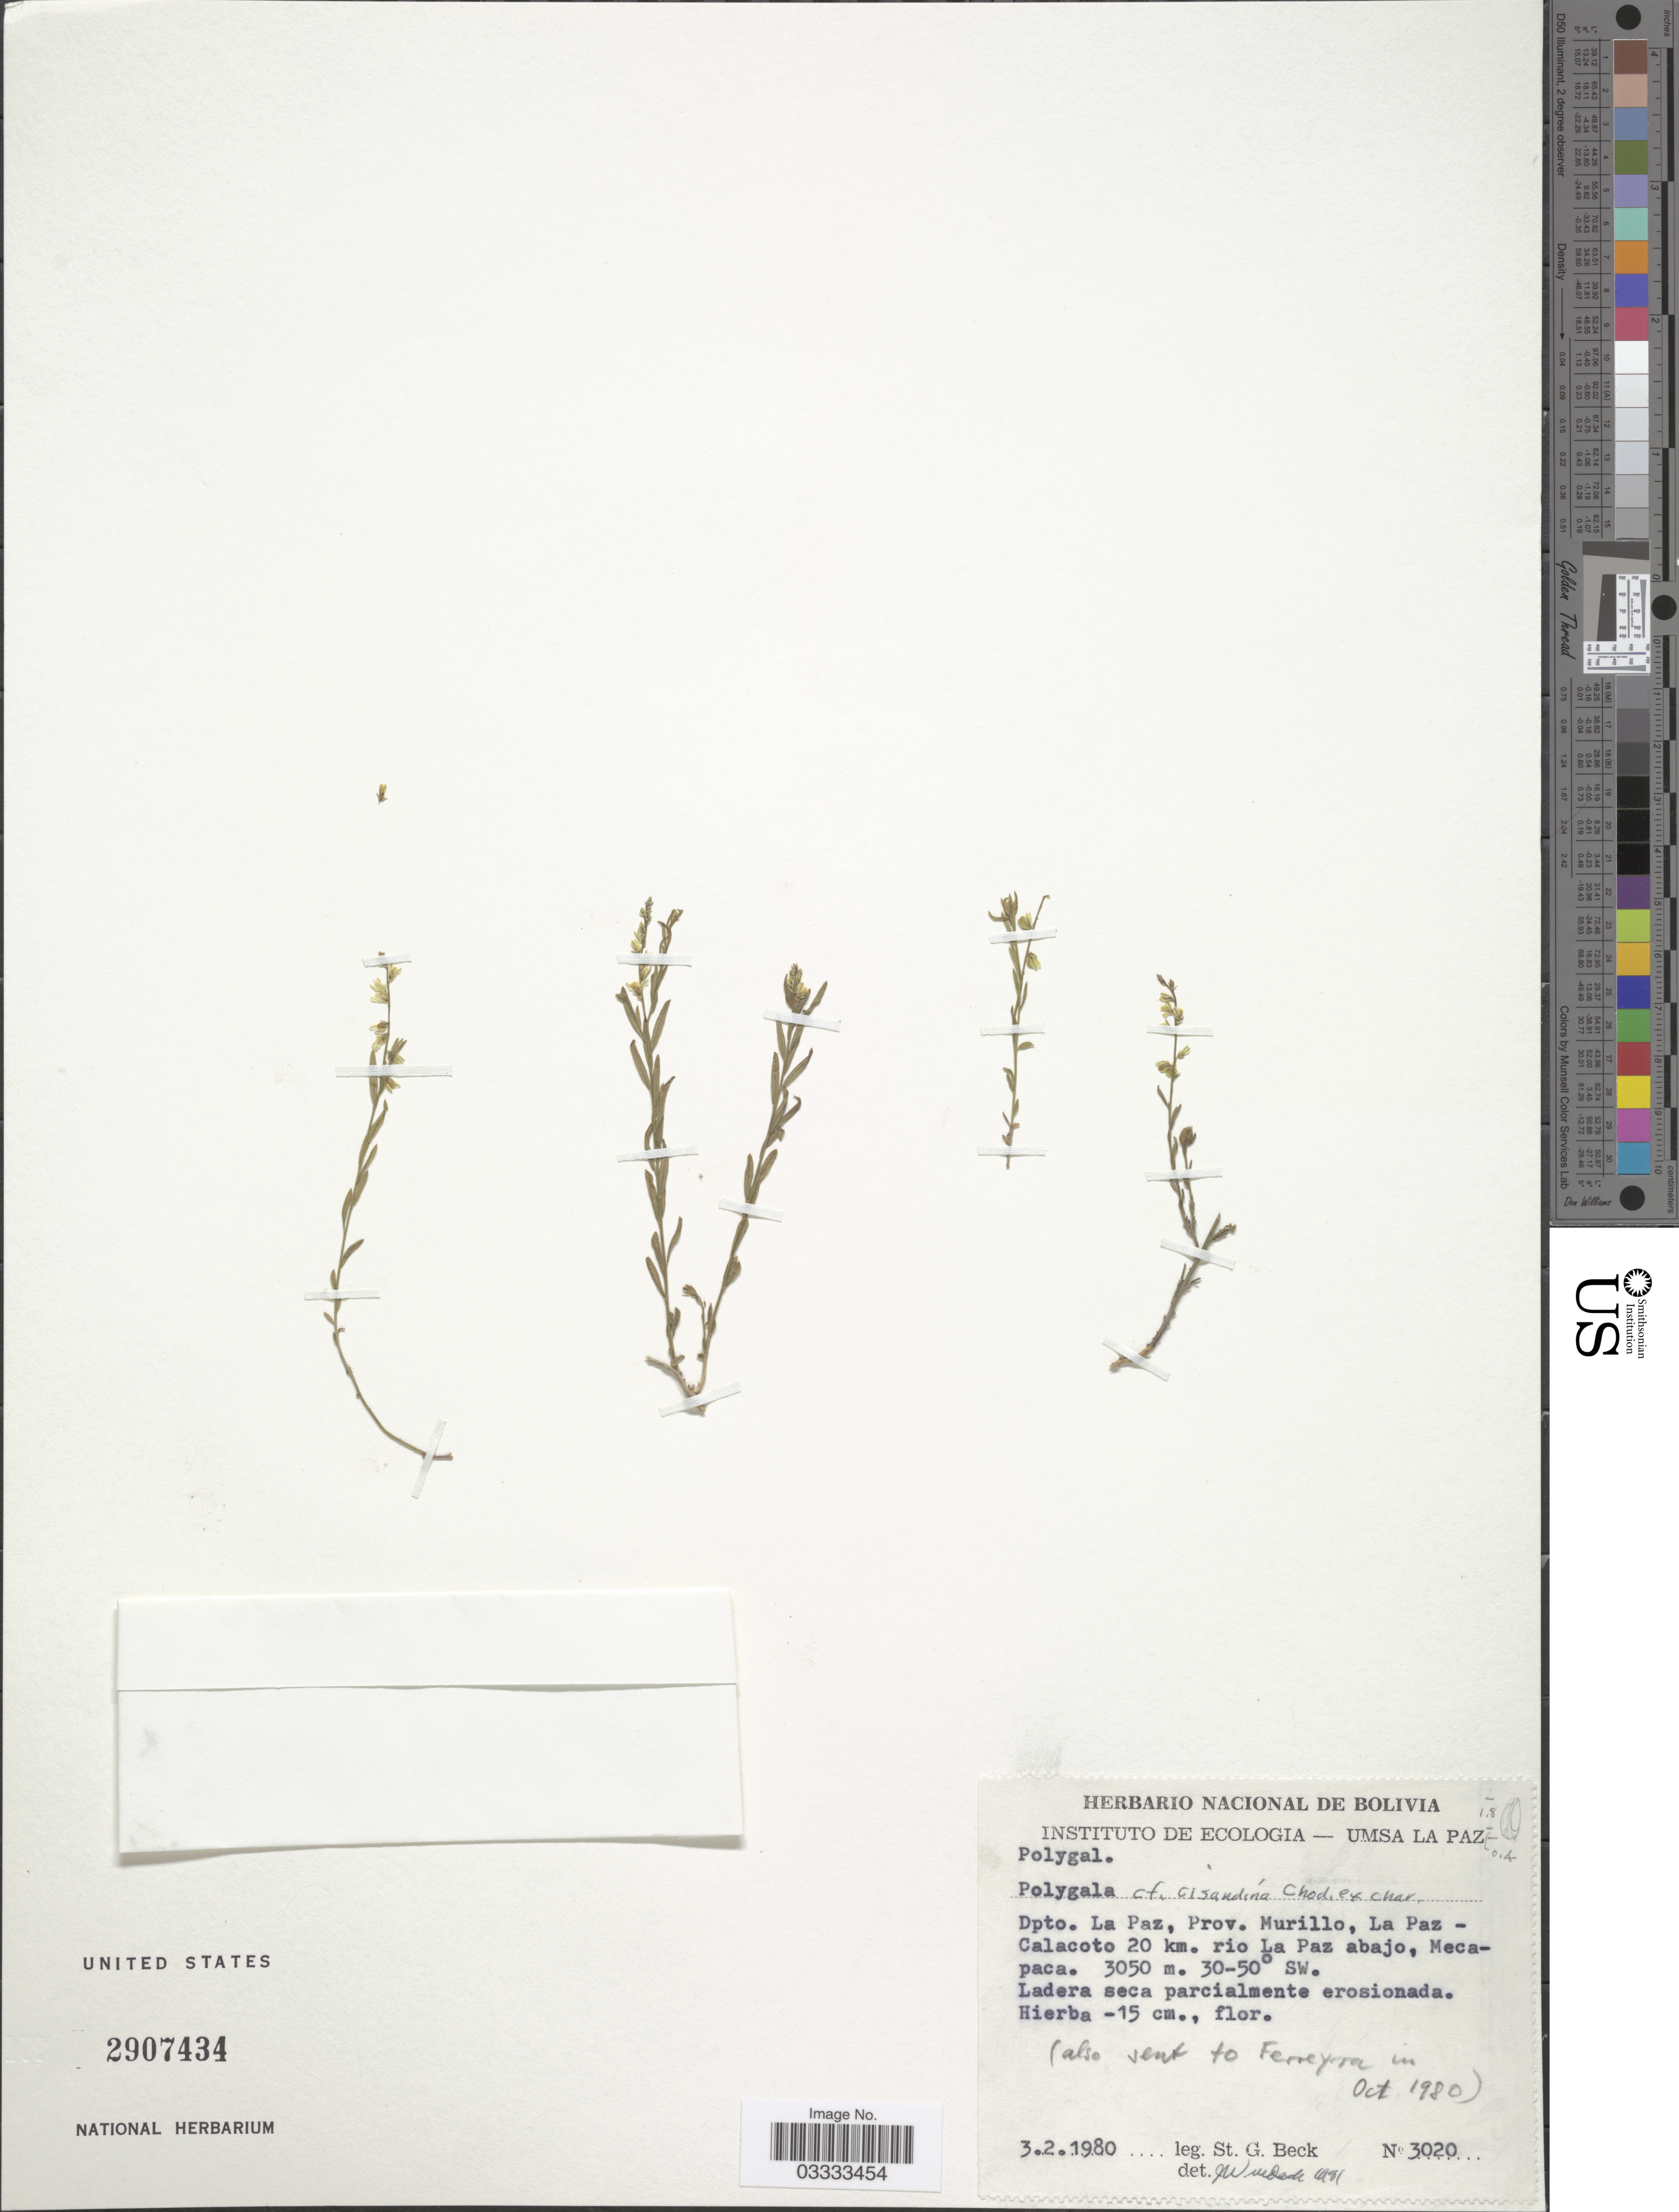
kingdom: Plantae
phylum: Tracheophyta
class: Magnoliopsida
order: Fabales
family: Polygalaceae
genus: Polygala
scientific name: Polygala cisandina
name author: Chodat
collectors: S. G. Beck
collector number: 3020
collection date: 1980-02-03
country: Bolivia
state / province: La Paz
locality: Dpto. La Paz, Prov. Murillo, La Paz-Calacoto 20 km. rio La Paz abajo, Mecapaca.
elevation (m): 3050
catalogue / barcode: US 2907434